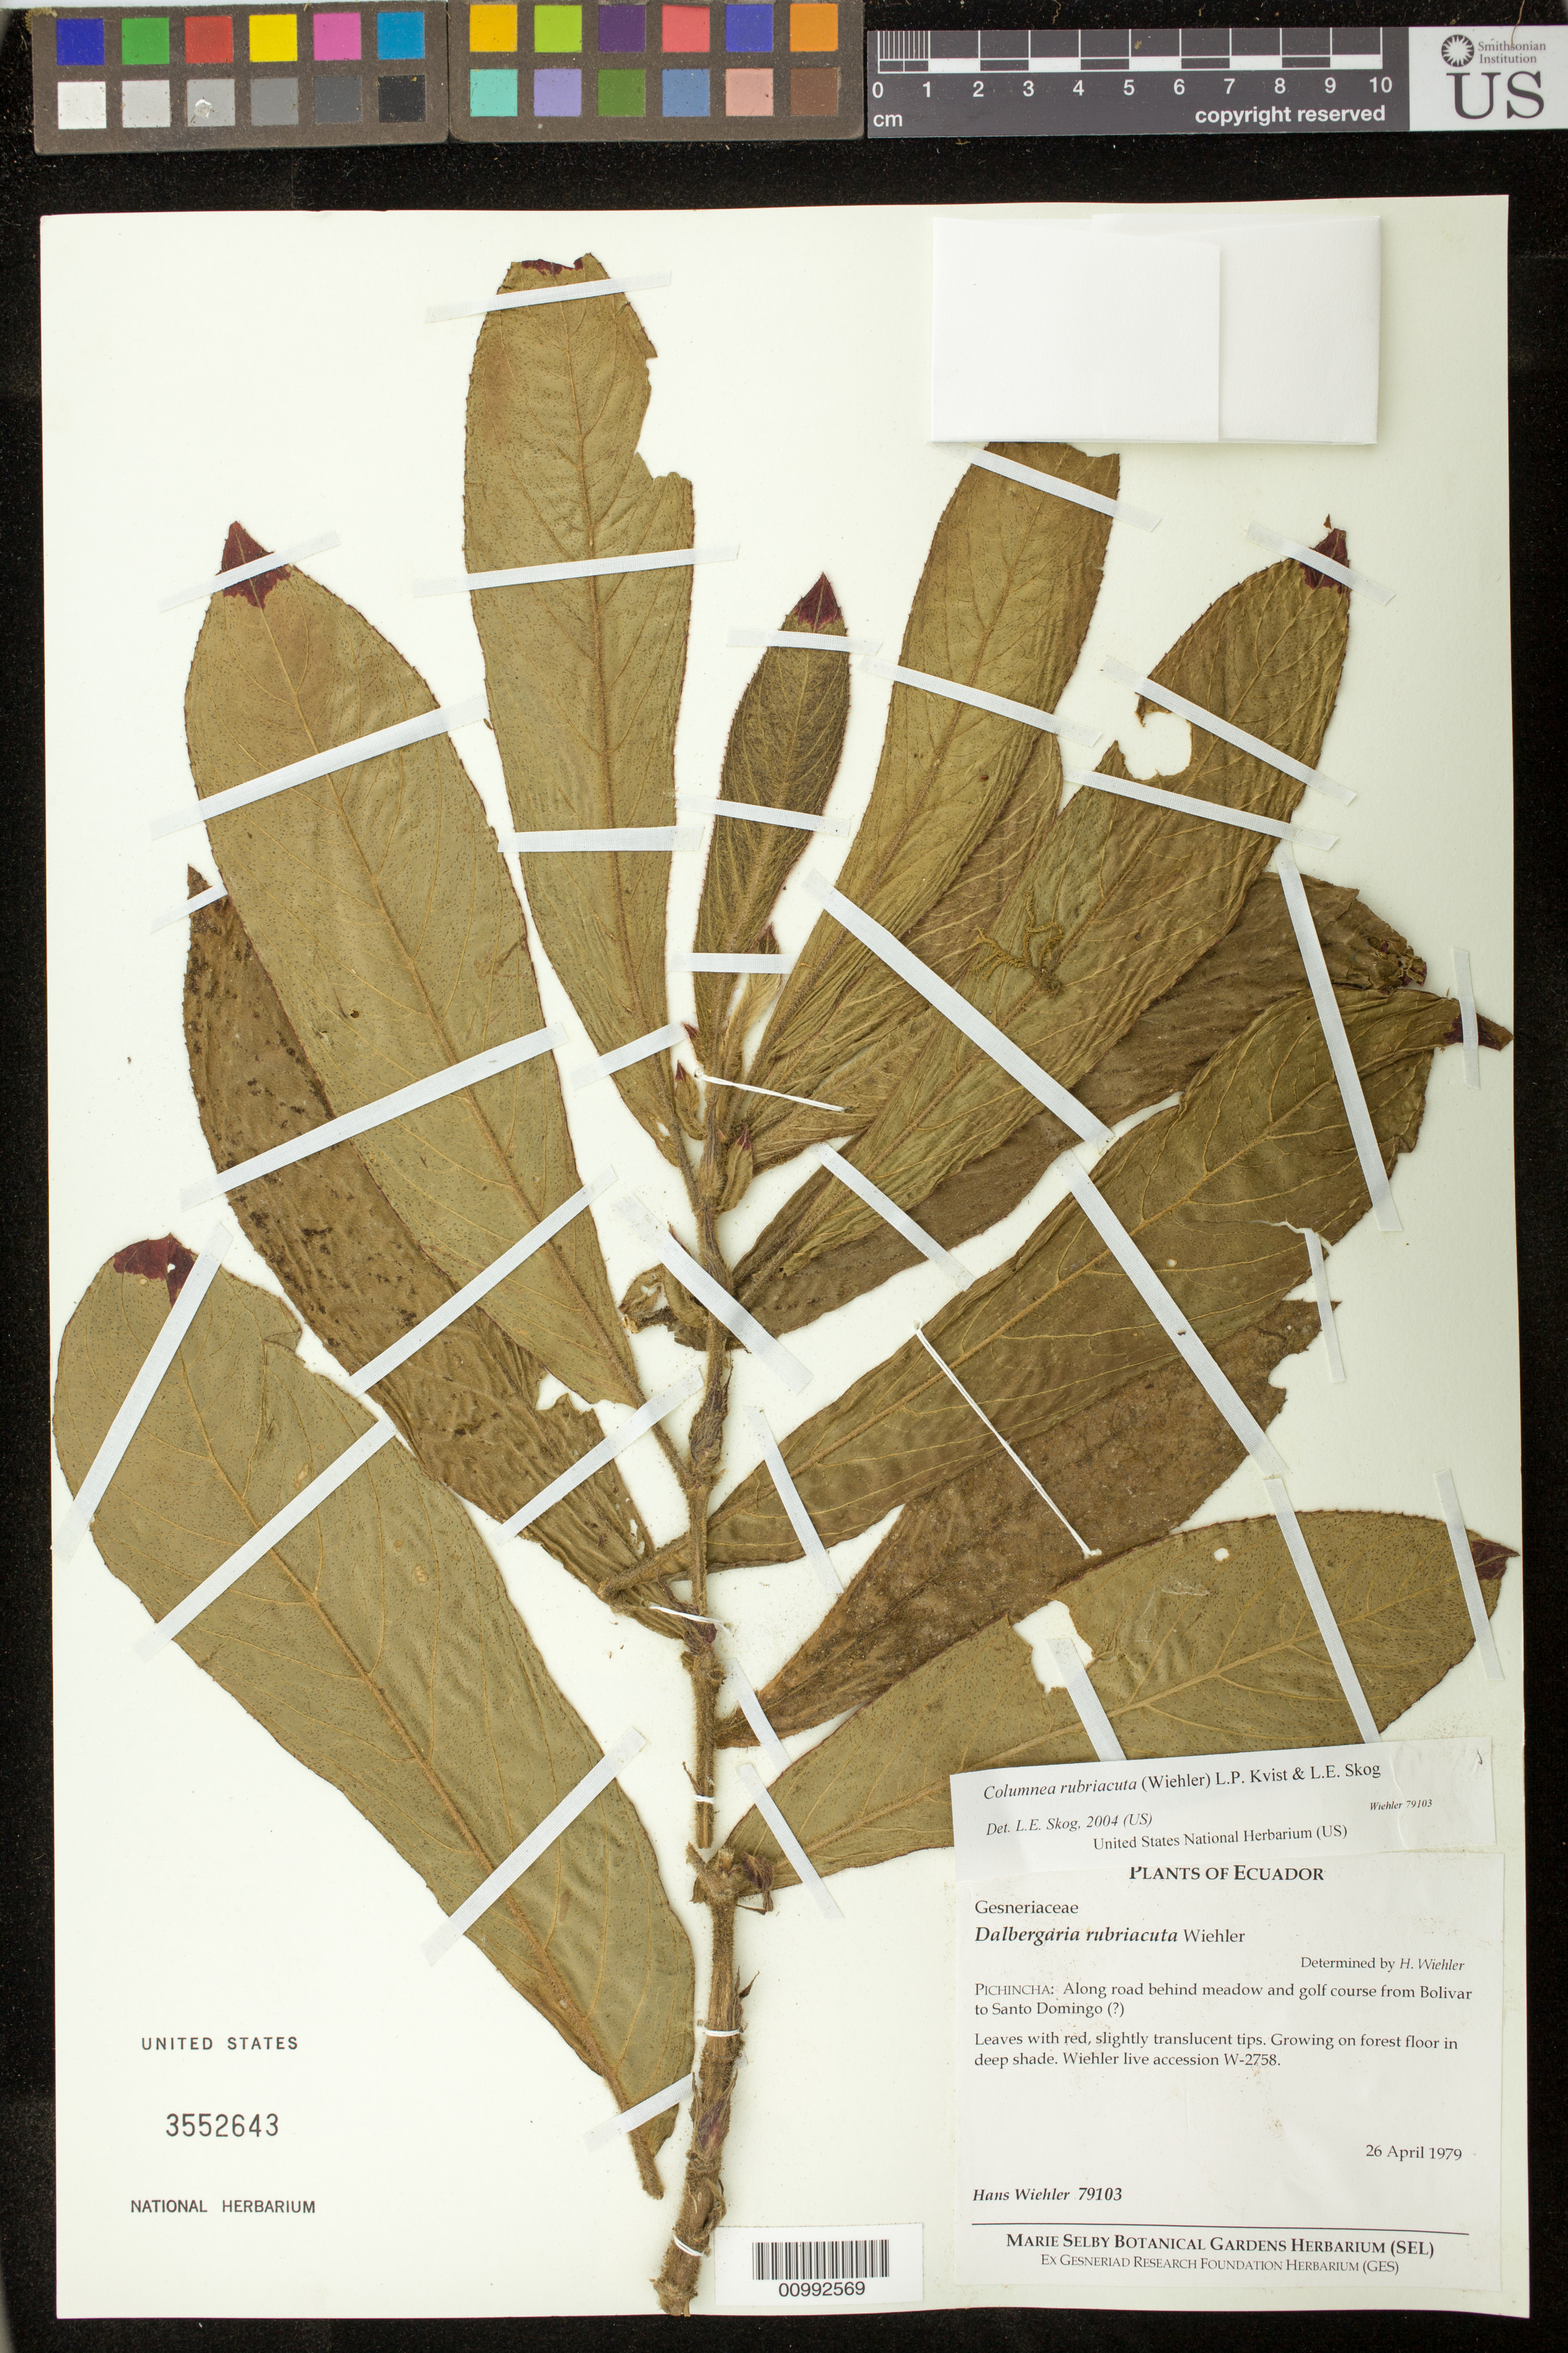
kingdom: Plantae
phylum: Tracheophyta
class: Magnoliopsida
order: Lamiales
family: Gesneriaceae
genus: Columnea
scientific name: Columnea rubriacuta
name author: (Wiehler) L.P. Kvist & L.E. Skog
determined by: Skog, Laurence E.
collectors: H. J. Wiehler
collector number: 79103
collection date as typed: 26 Apr 1979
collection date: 1979-04-26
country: Ecuador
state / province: Pichincha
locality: Pichincha: along road behind meadow and golf course from Bolivar to Santo Domingo (?)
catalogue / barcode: US 3552643